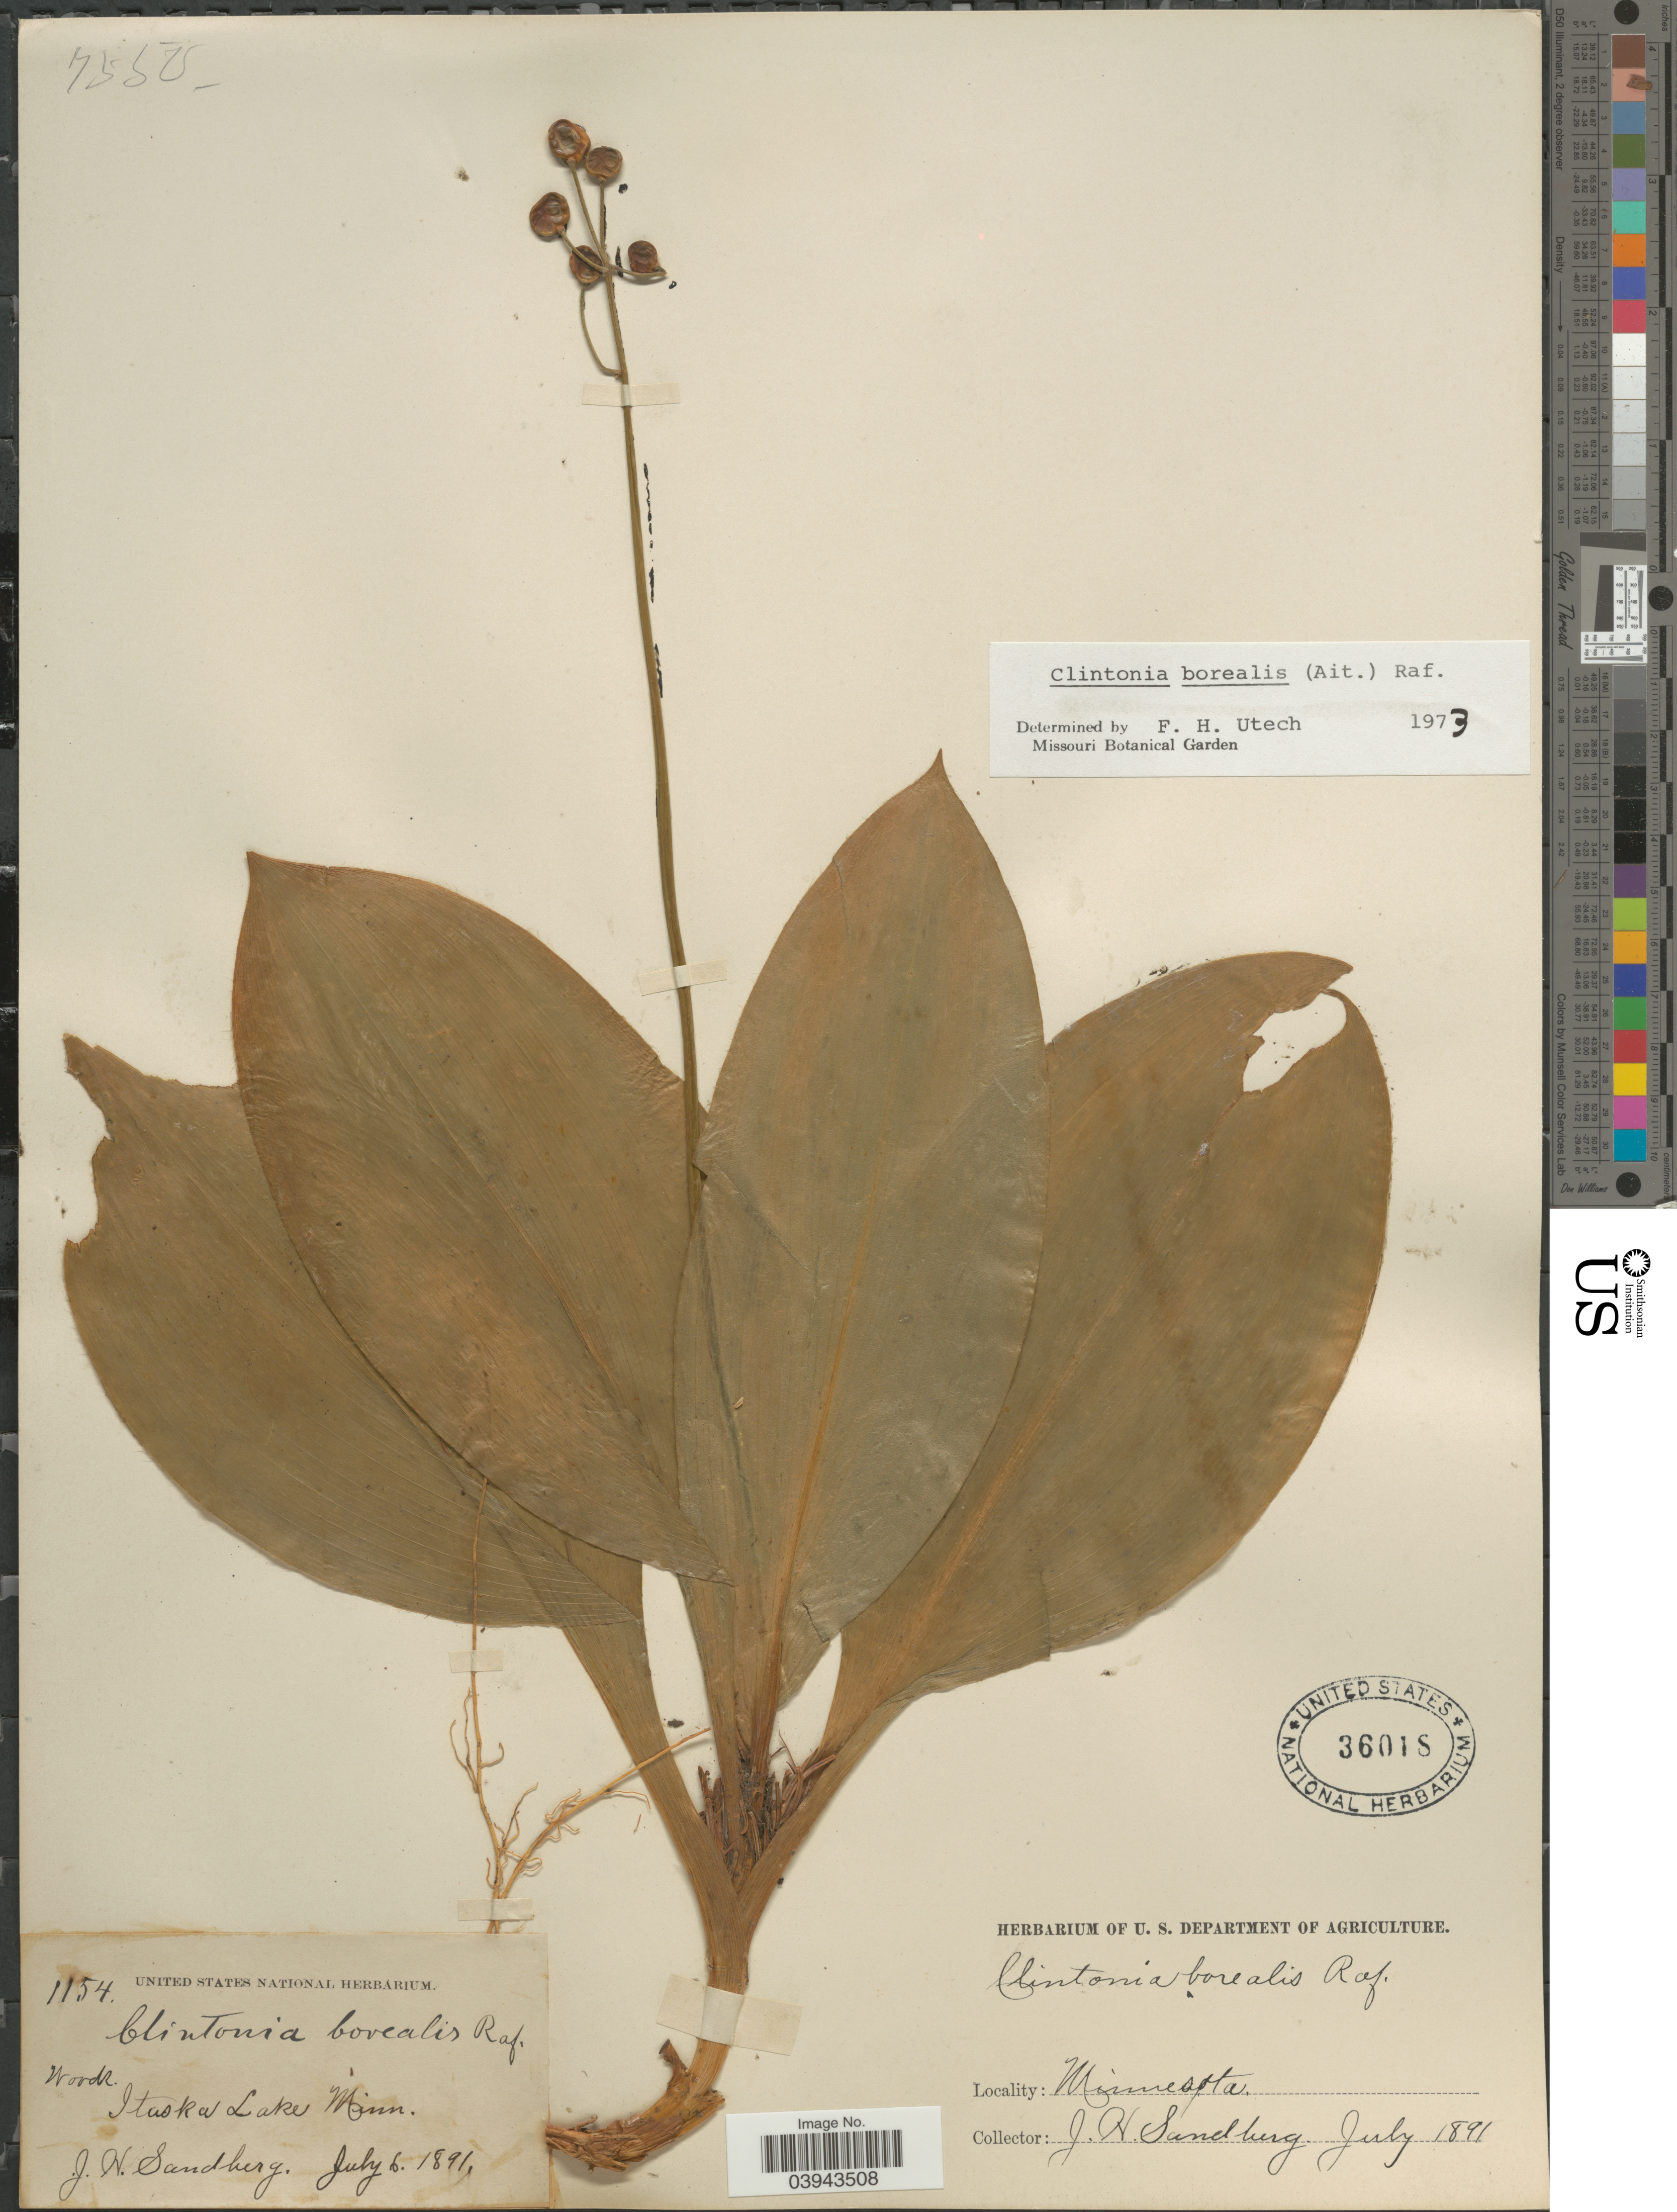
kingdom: Plantae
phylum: Tracheophyta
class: Liliopsida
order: Liliales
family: Liliaceae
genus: Clintonia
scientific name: Clintonia borealis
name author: (Aiton) Raf.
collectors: J. H. Sandberg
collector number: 1154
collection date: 1891-07-06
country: United States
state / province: Minnesota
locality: Itaska Lake.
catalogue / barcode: US 36018